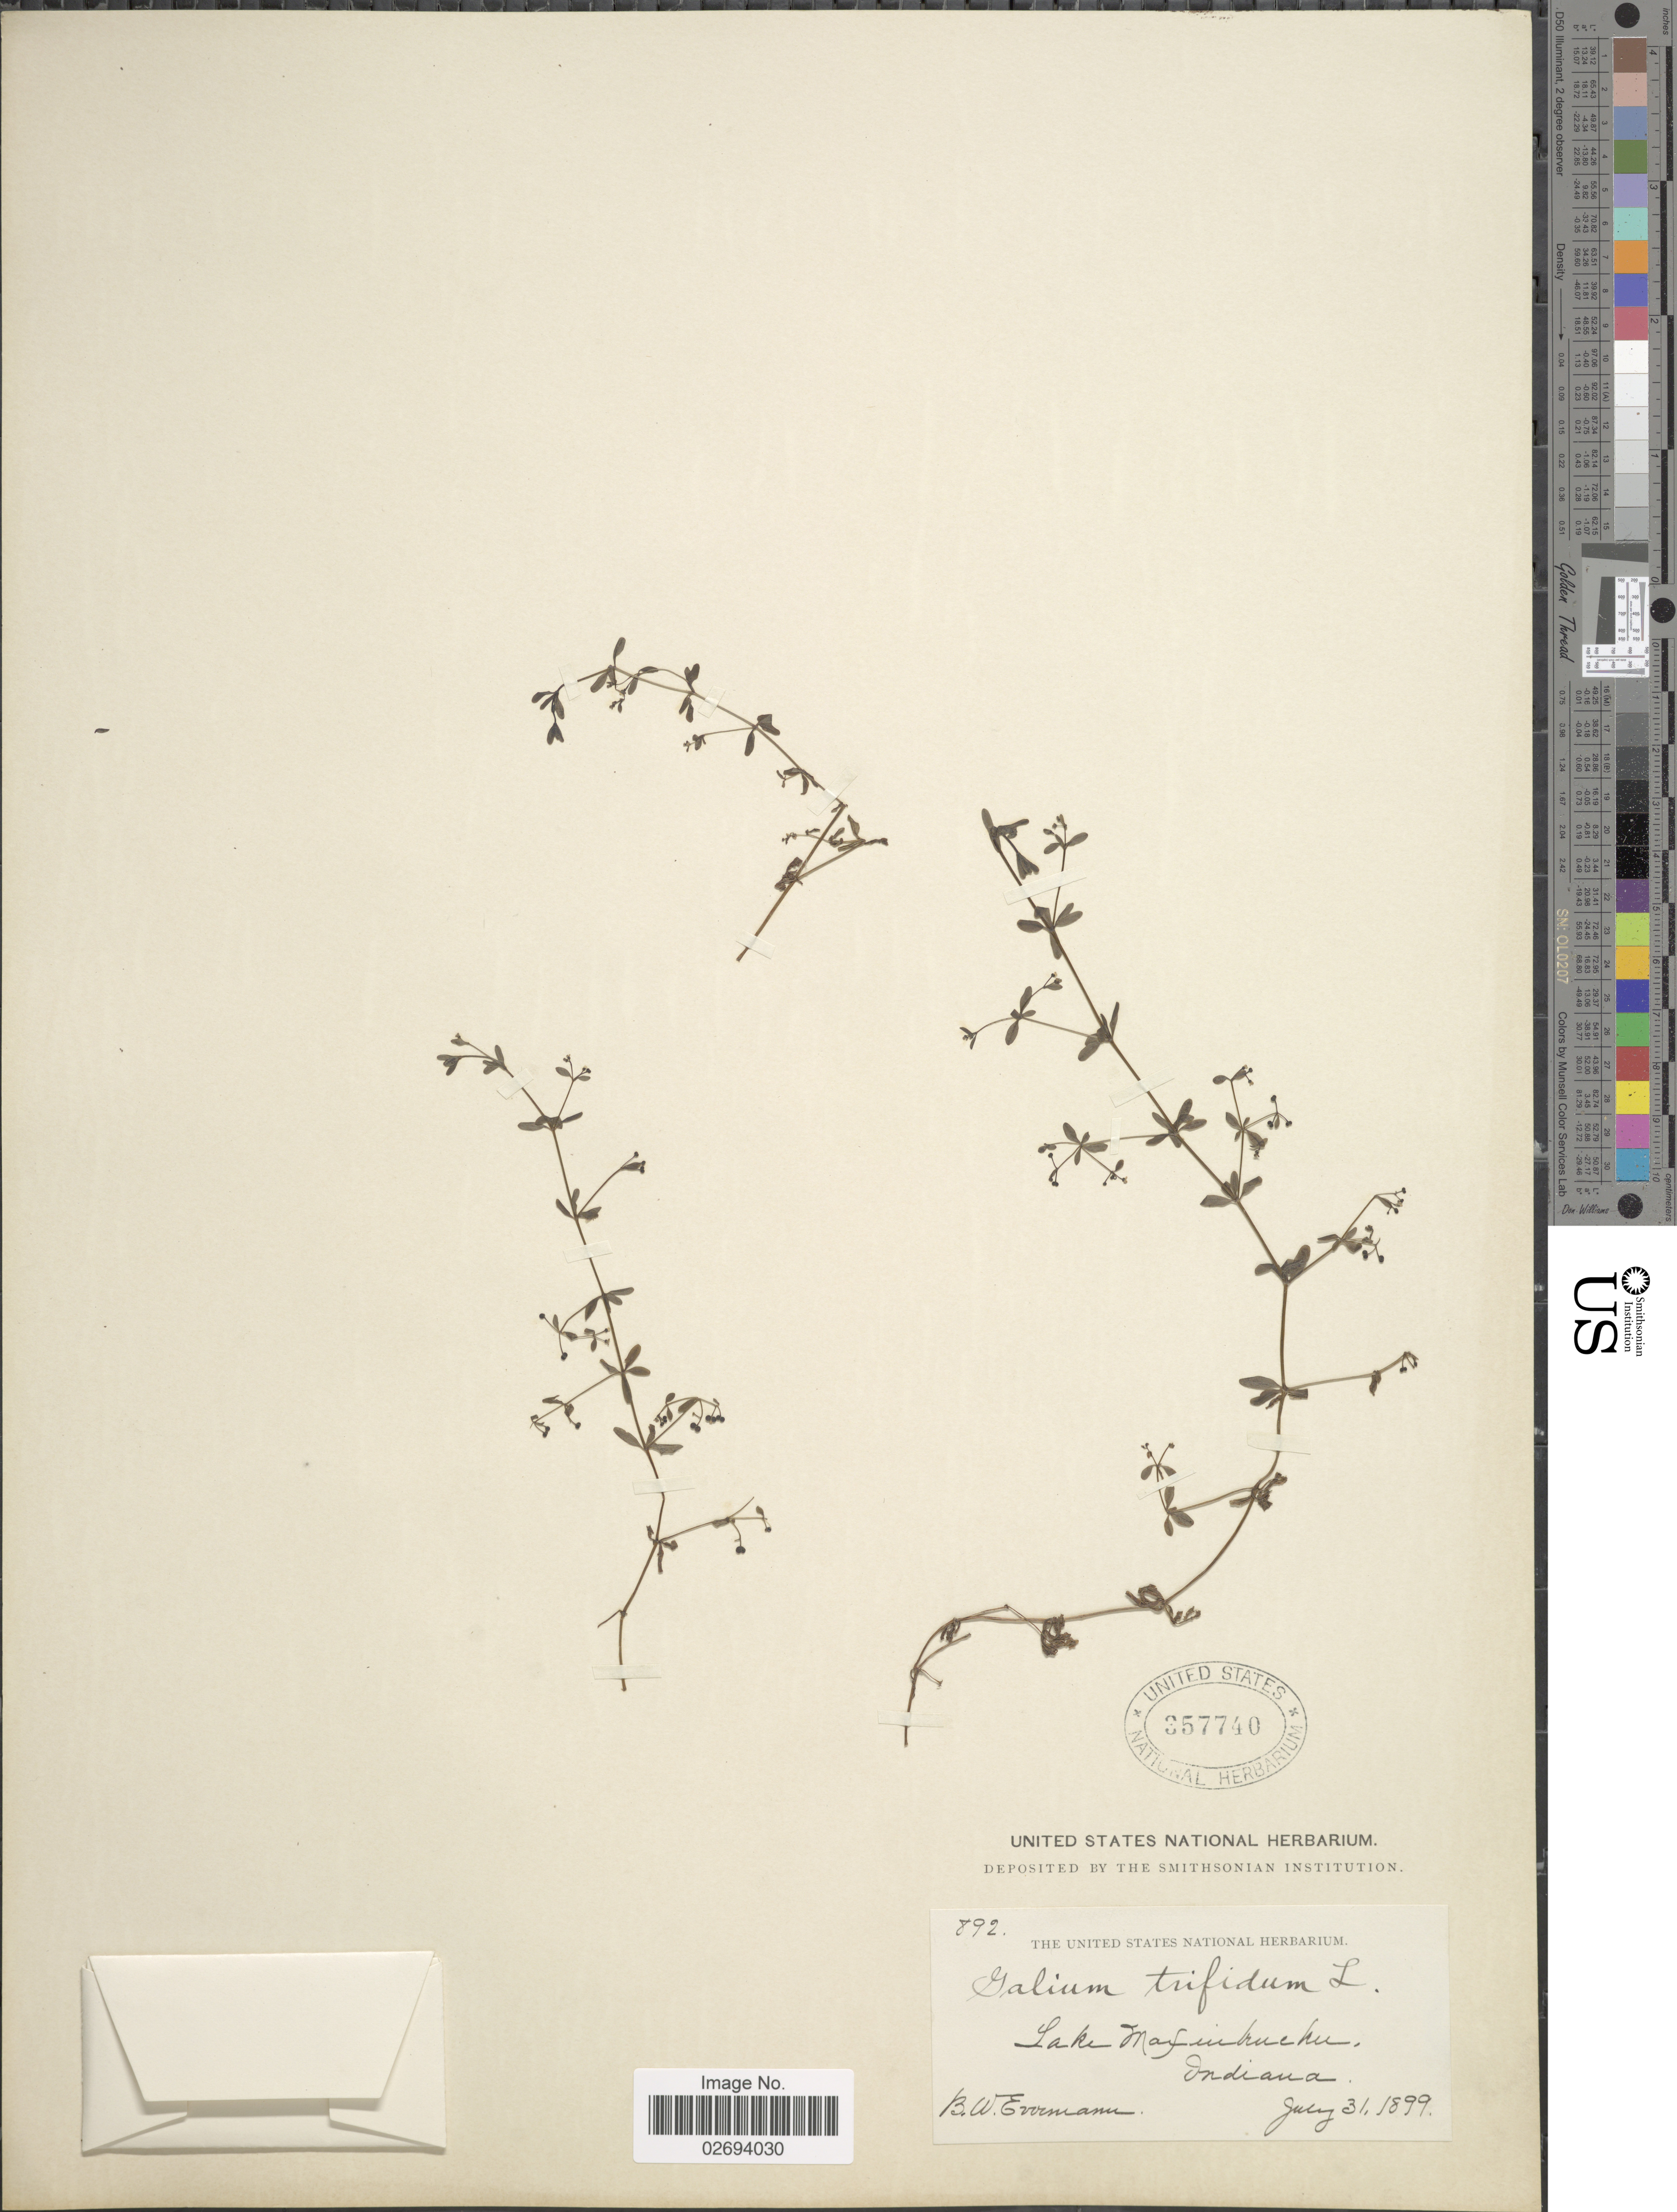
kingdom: Plantae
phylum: Tracheophyta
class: Magnoliopsida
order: Gentianales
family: Rubiaceae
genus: Galium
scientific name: Galium trifidum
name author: L.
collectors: B. W. Evermann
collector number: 892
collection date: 1899-07-31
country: United States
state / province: Indiana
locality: Lake Maxinkuckee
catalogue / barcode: US 357740